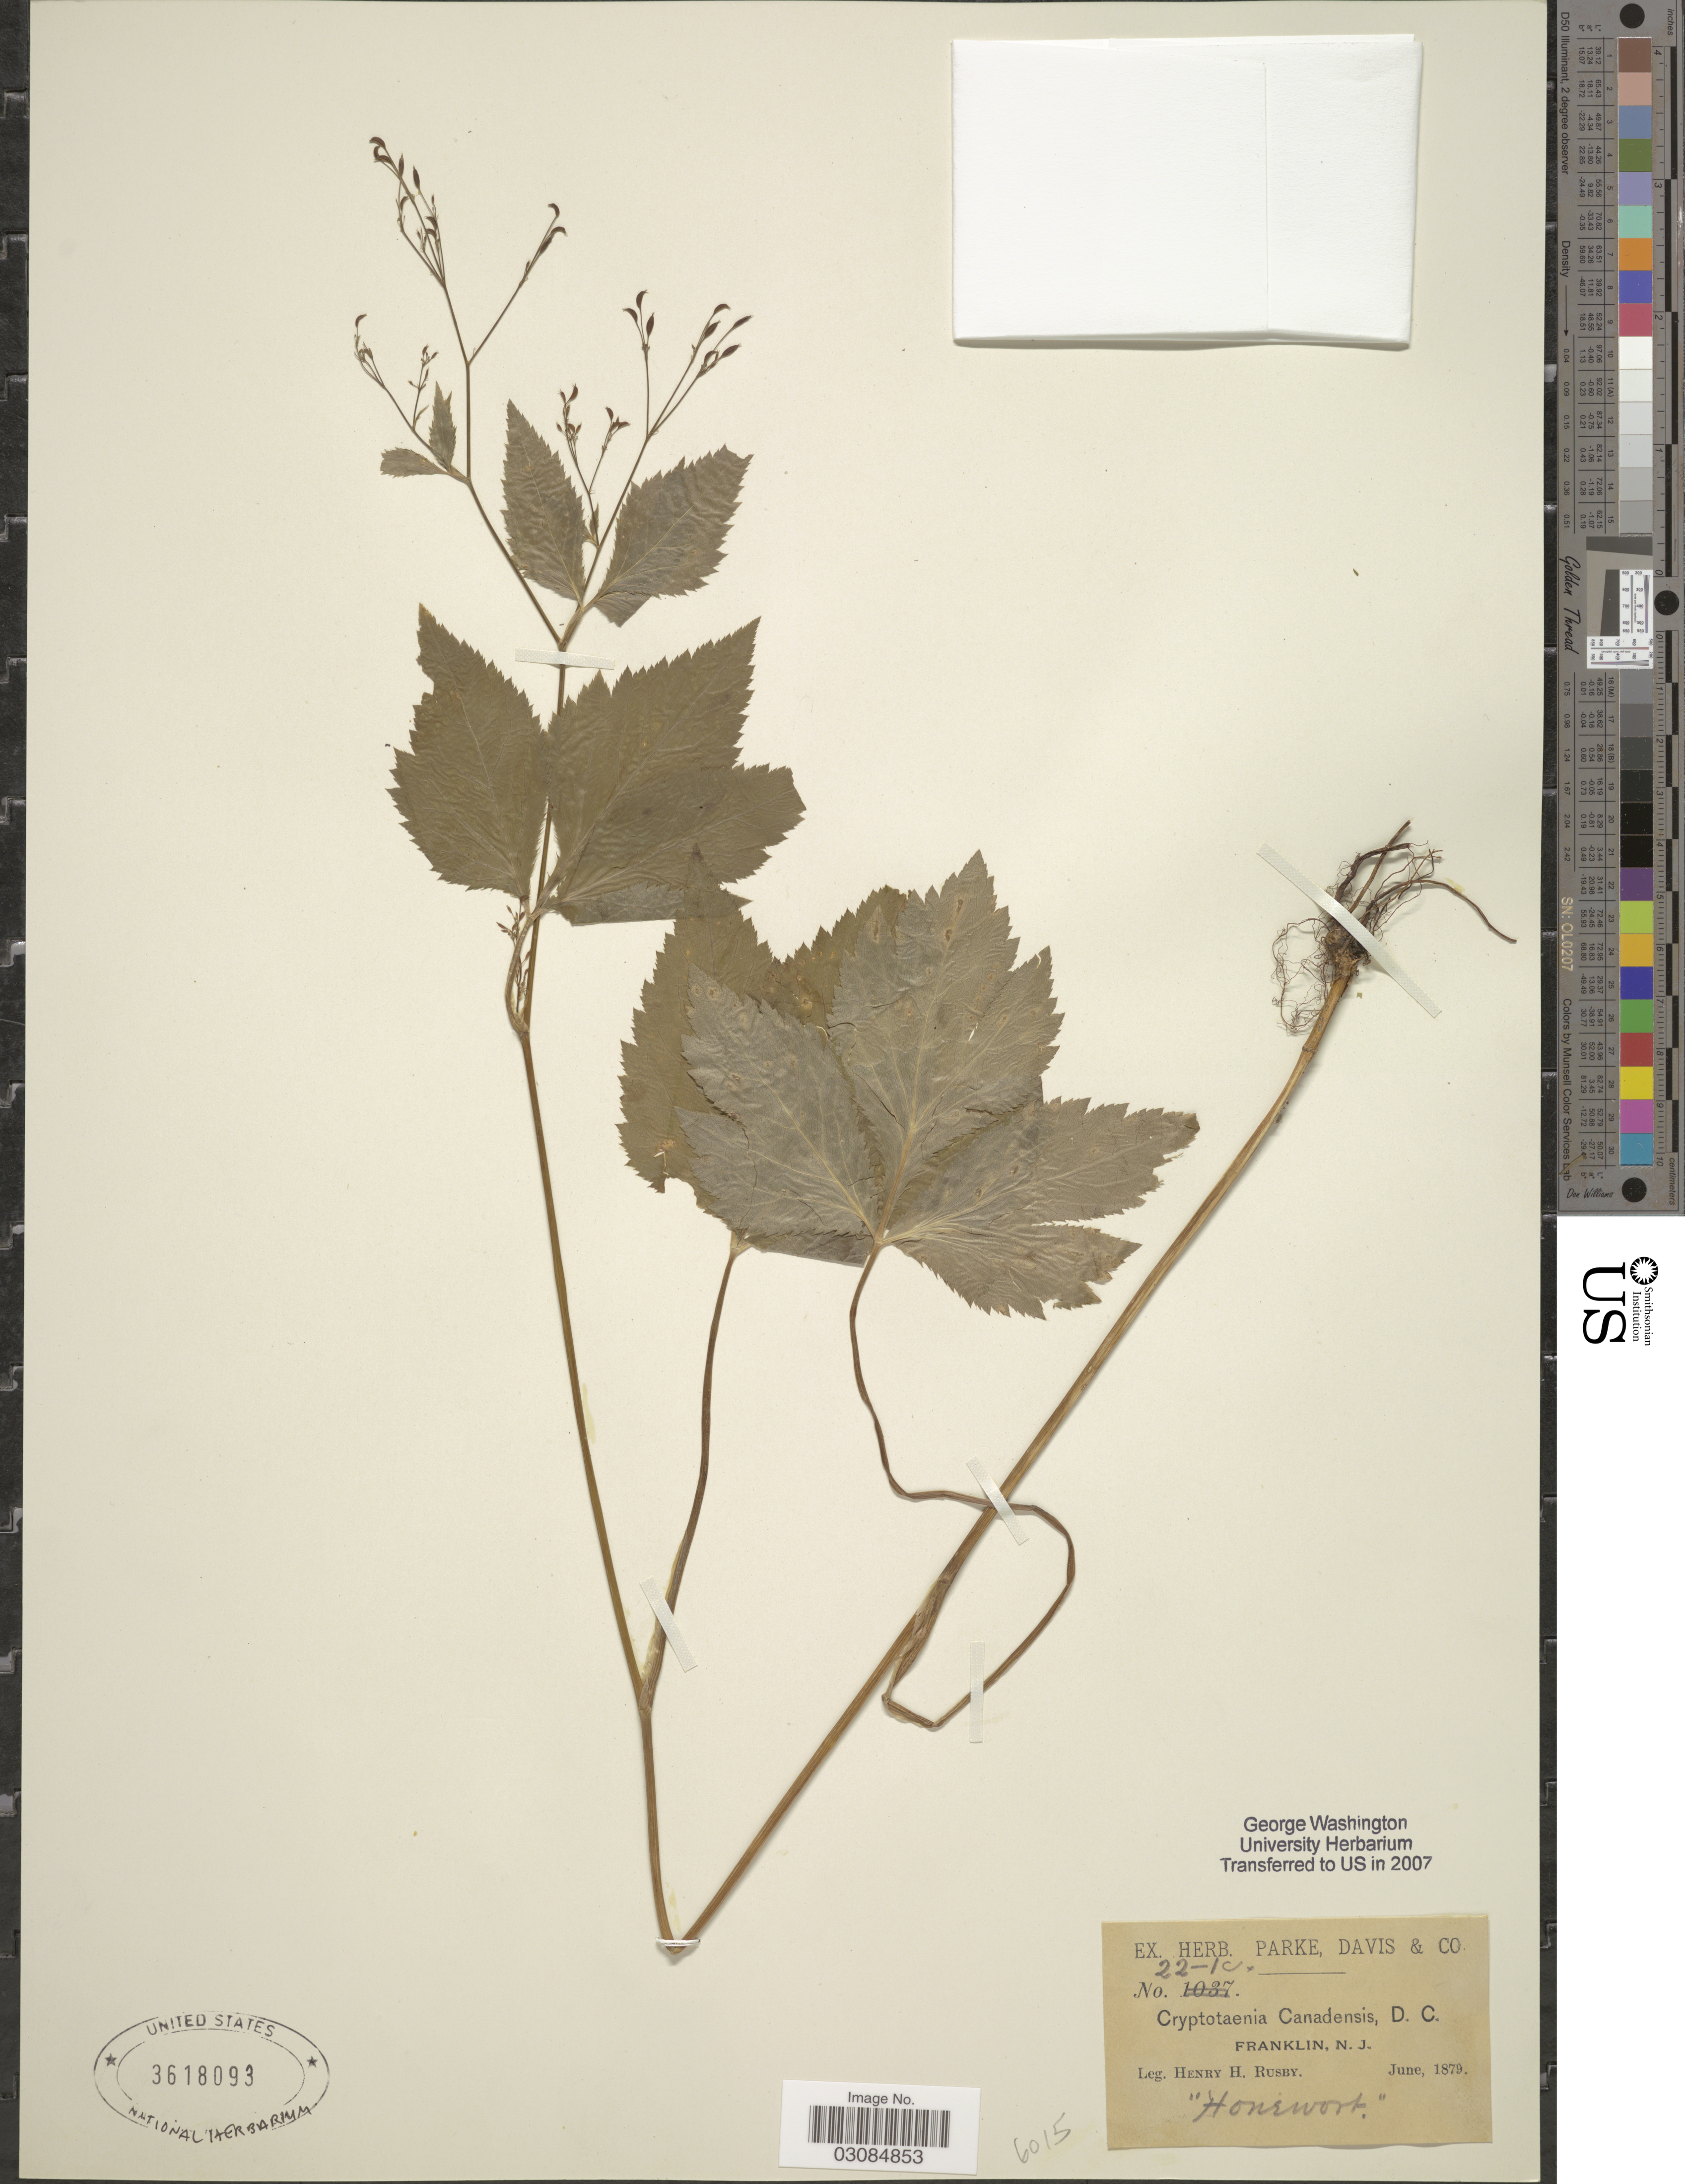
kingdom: Plantae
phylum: Tracheophyta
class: Magnoliopsida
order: Apiales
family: Apiaceae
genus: Cryptotaenia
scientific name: Cryptotaenia canadensis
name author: (L.) DC.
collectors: H. H. Rusby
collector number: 22-IC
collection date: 1879-06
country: United States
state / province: New Jersey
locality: Franklin.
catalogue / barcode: US 3618093